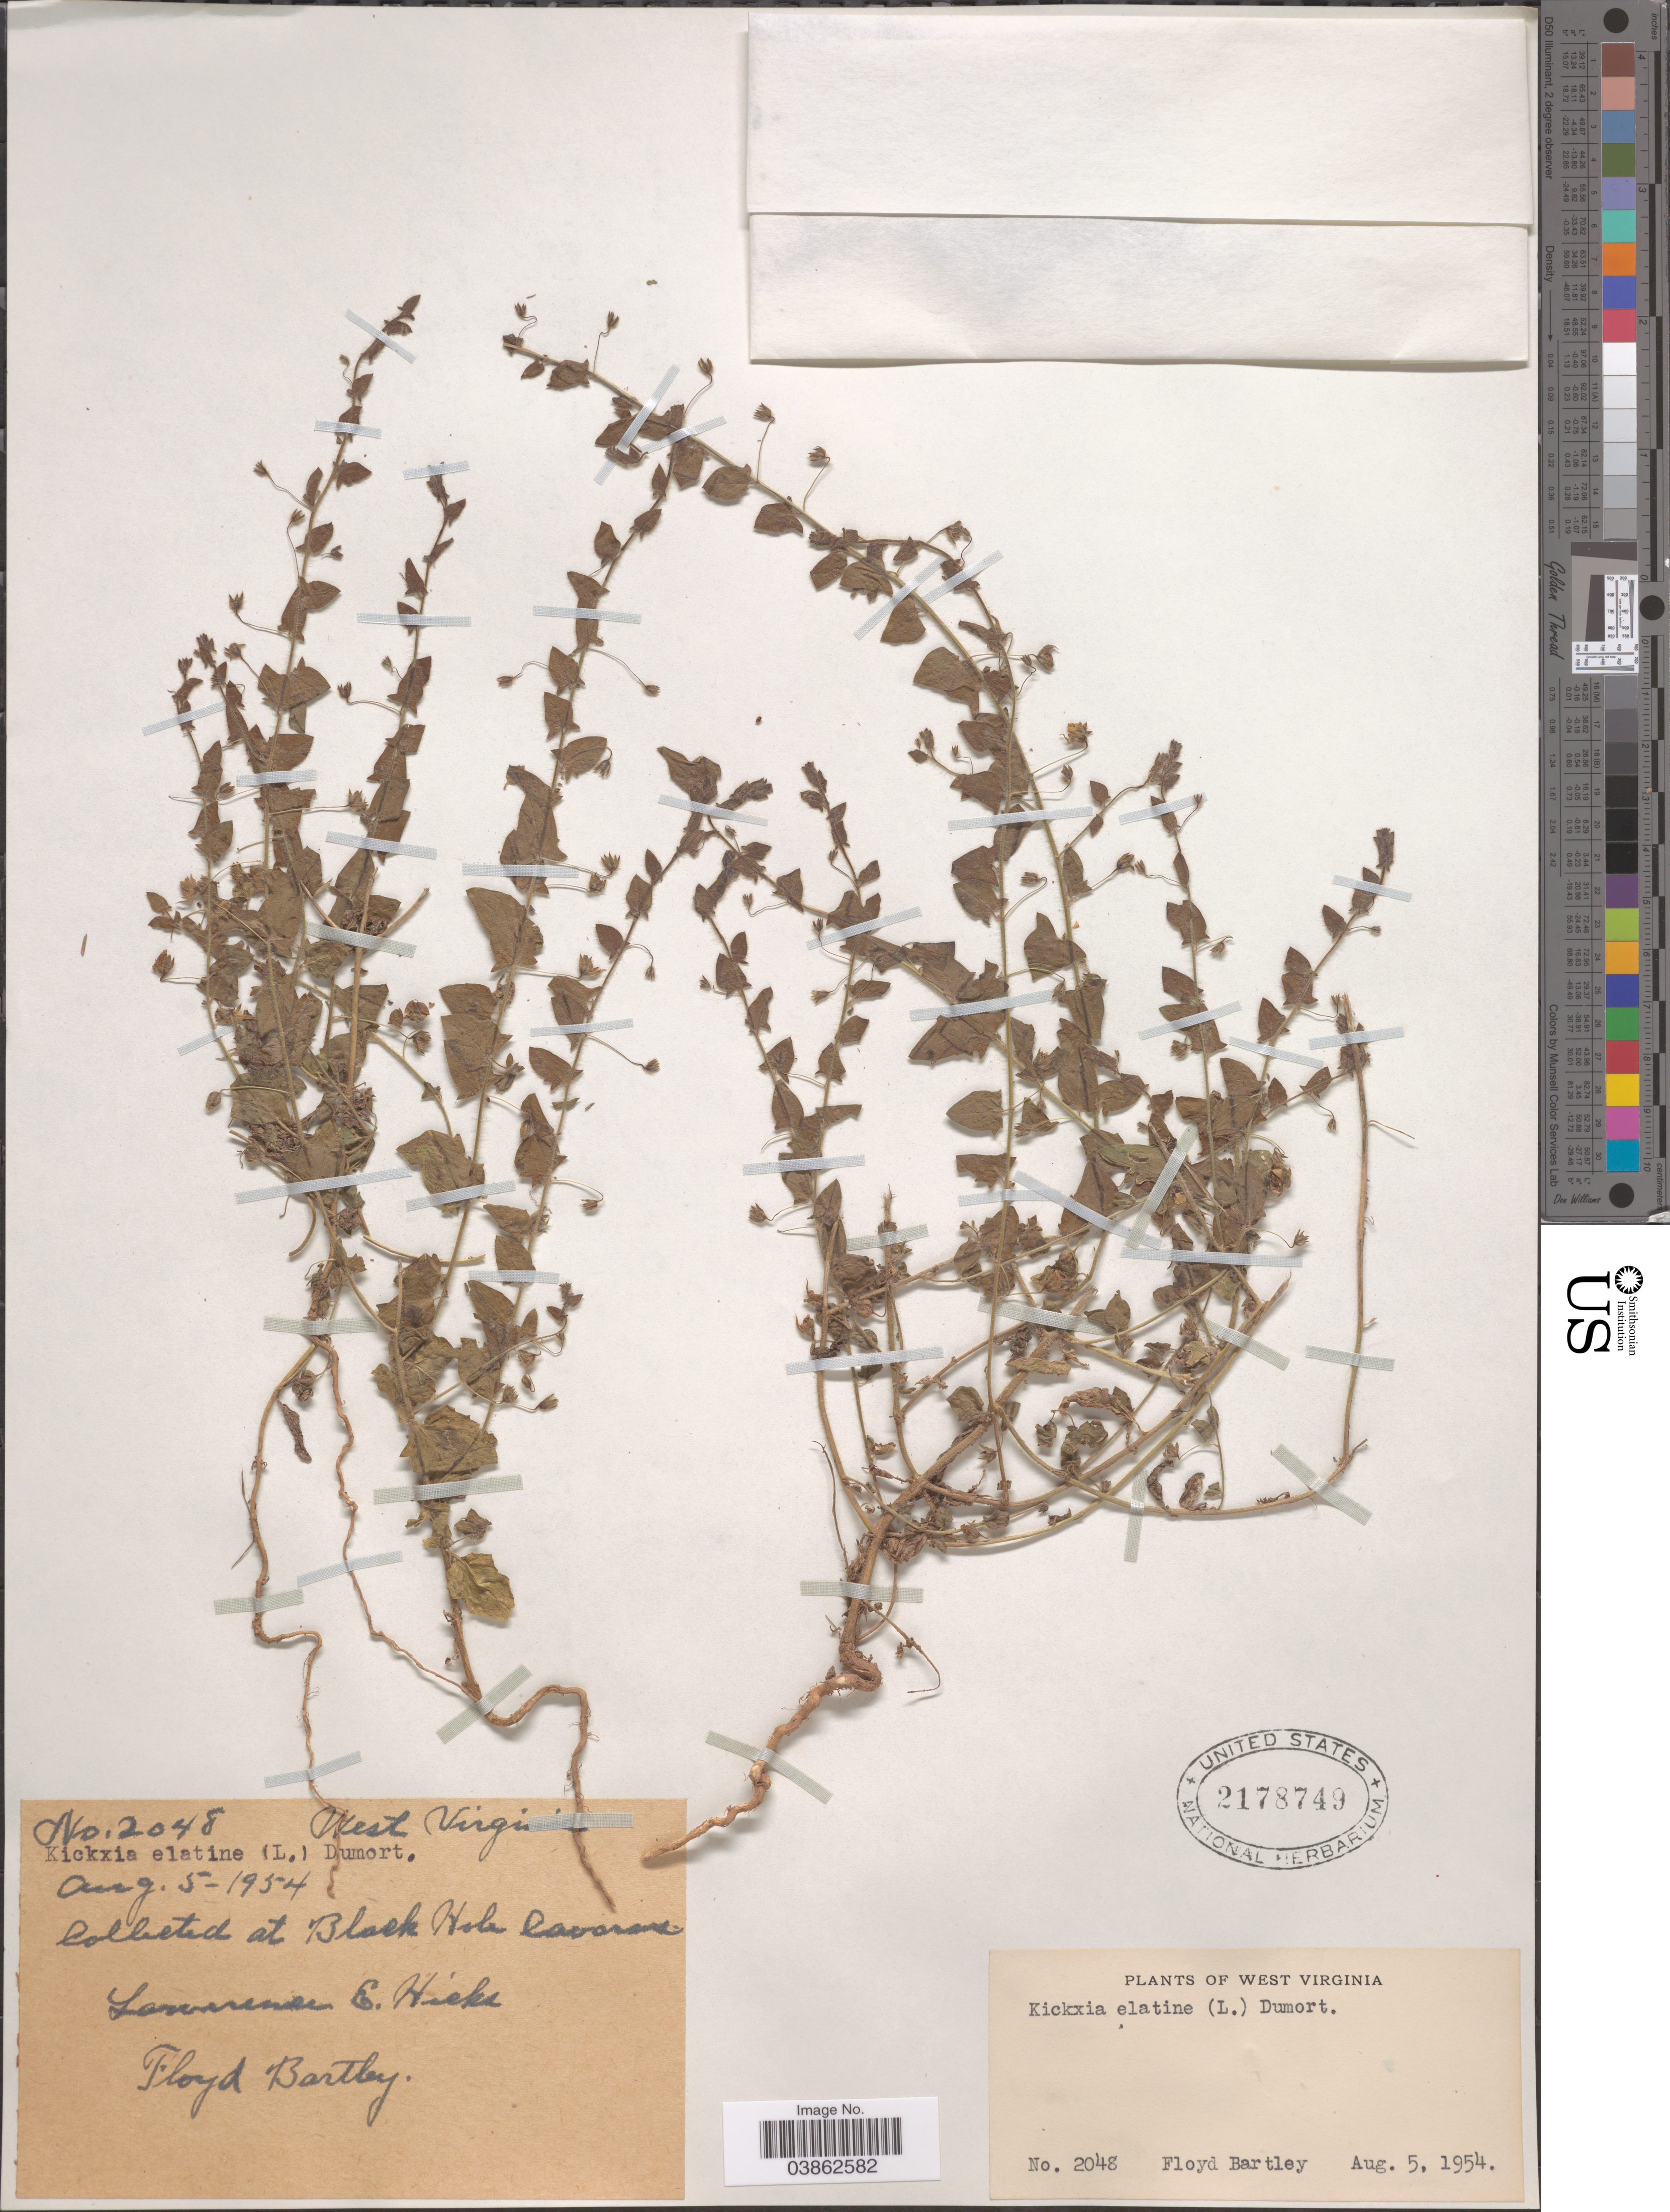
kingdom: Plantae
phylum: Tracheophyta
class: Magnoliopsida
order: Lamiales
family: Plantaginaceae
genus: Kickxia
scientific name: Kickxia elatine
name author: (L.) Dumort.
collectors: F. Bartley & L. E. Hicks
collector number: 2048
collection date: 1954-08-05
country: United States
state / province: West Virginia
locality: At Black Hole Caverns.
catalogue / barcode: US 2178749